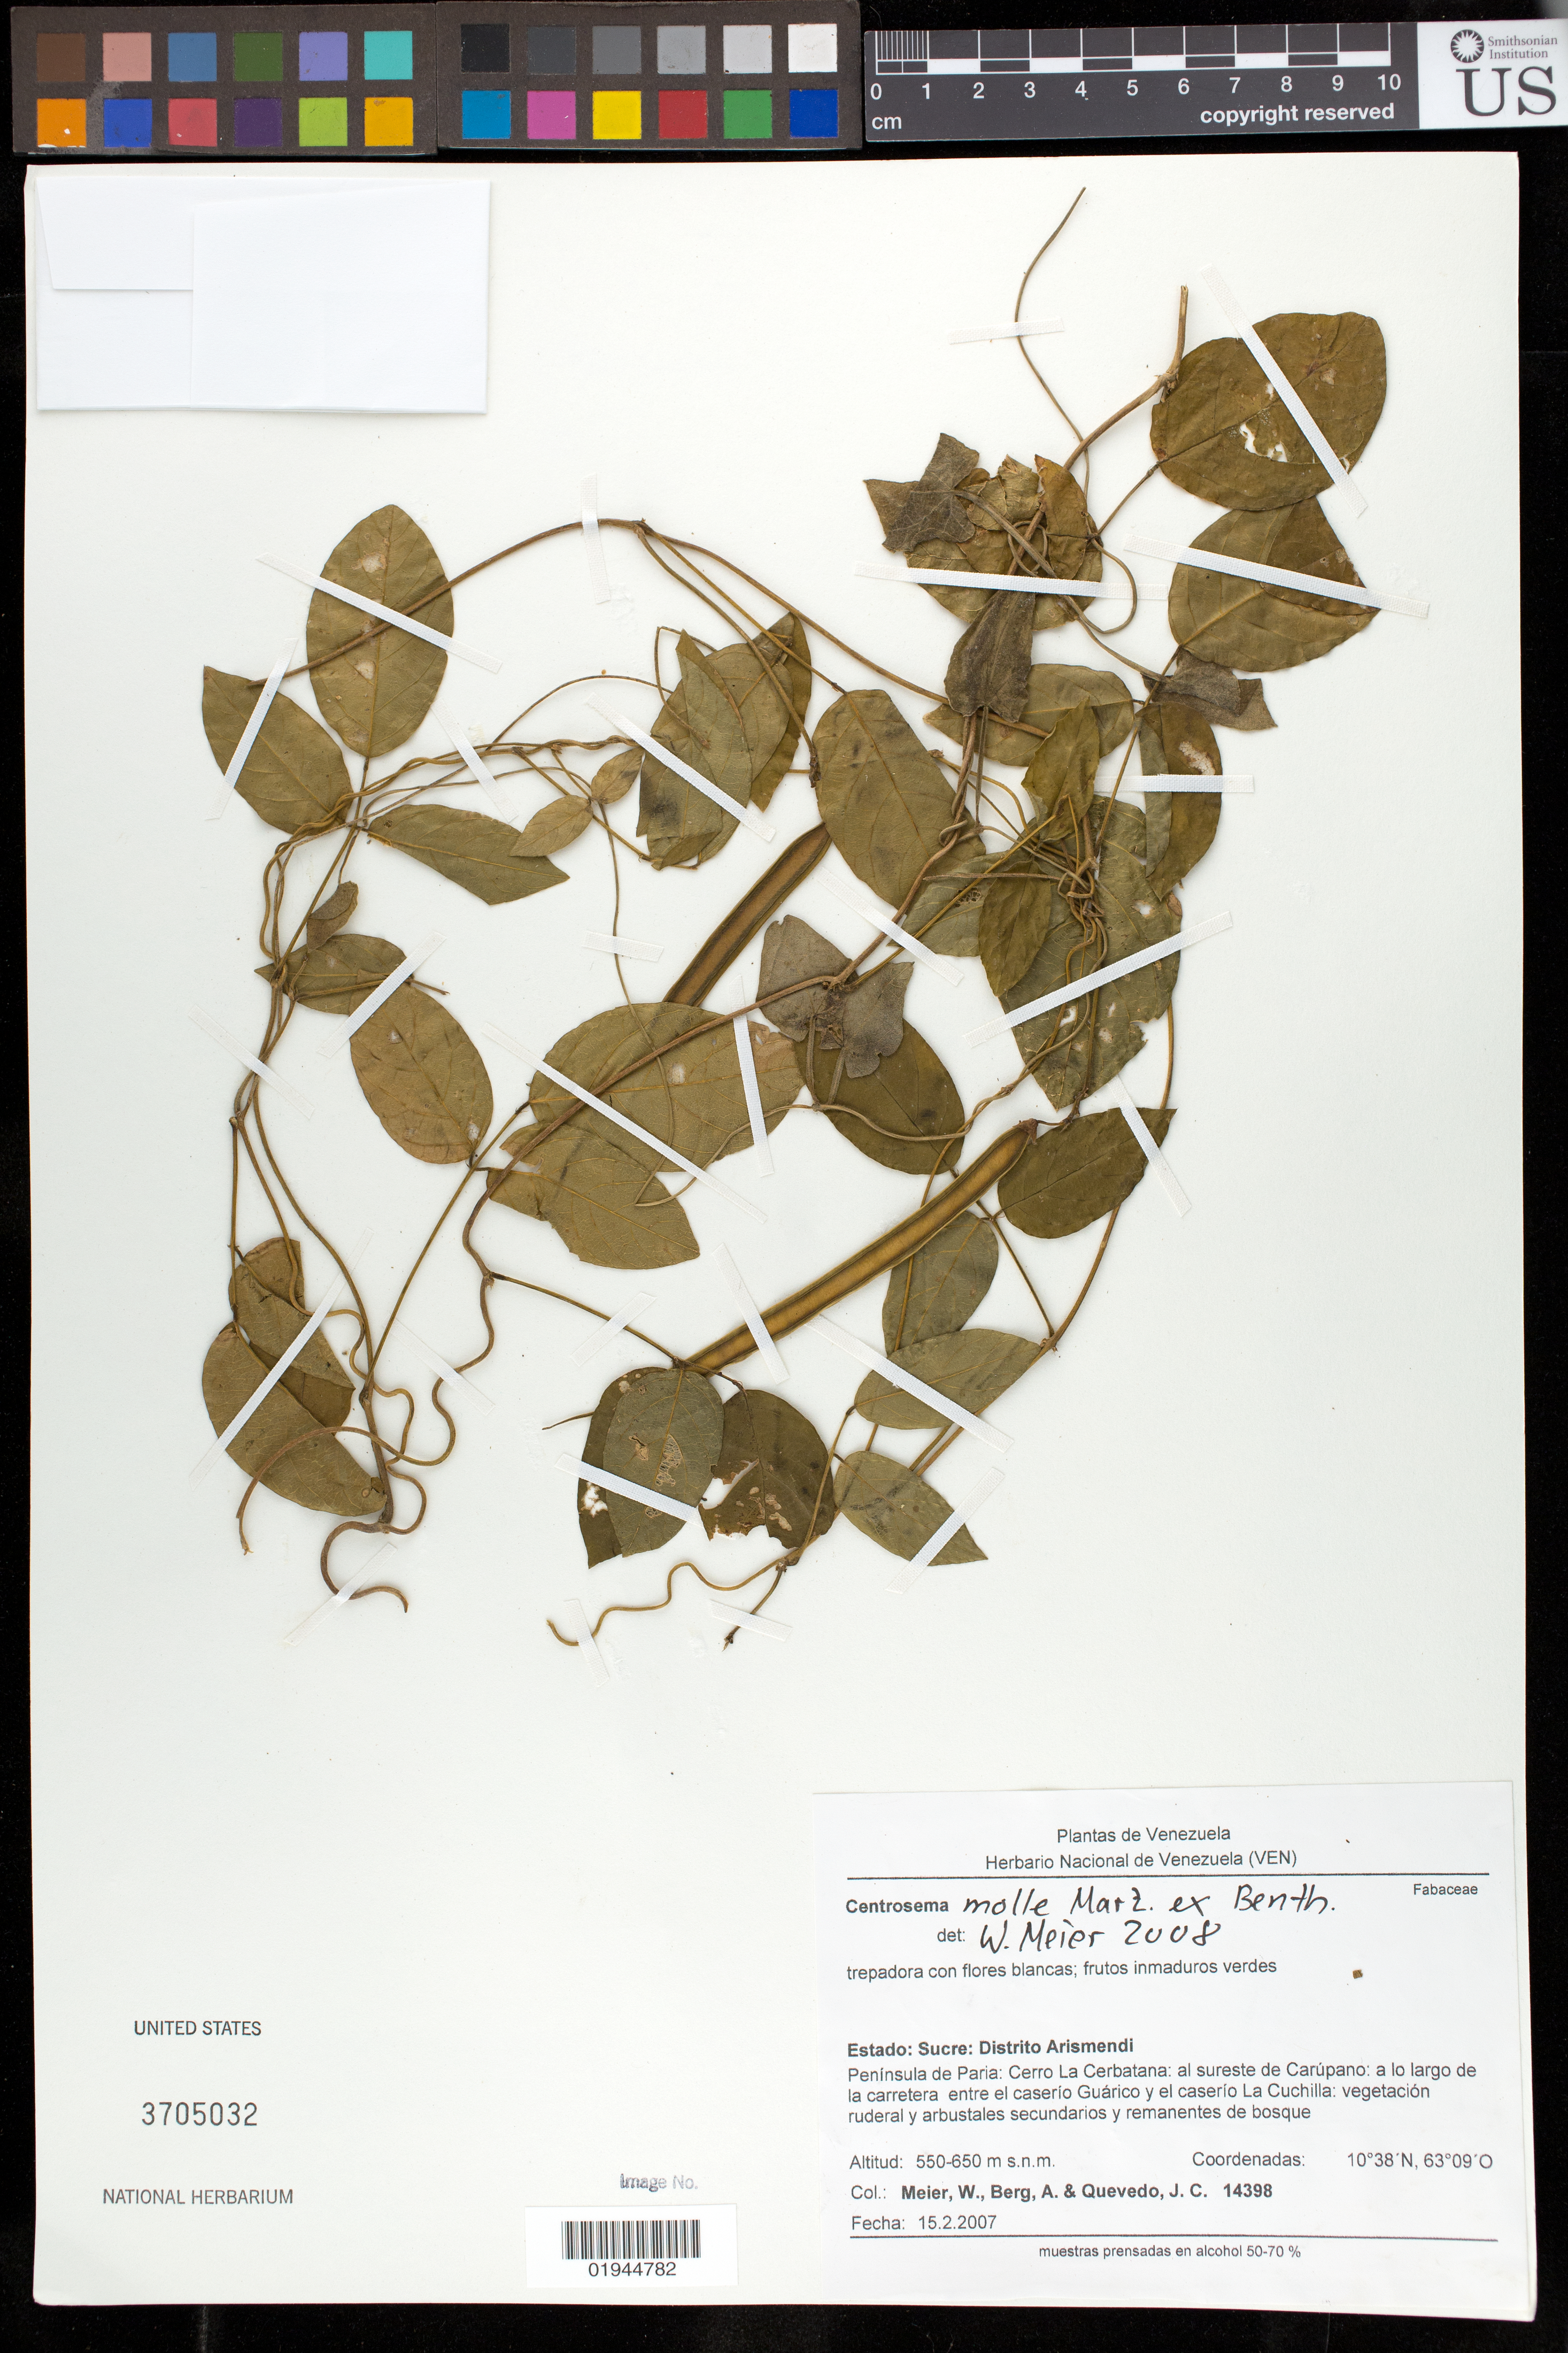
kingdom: Plantae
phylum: Tracheophyta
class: Magnoliopsida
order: Fabales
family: Fabaceae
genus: Centrosema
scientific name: Centrosema molle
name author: Mart. ex Benth.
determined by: Meier, Winfried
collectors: W. Meier, A. Berg & J. Quevado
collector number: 14398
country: Venezuela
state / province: Sucre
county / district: Arismendi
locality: Peninsula de Paria, Cerro la Cerbatana, al sureste de Carupano, a lo largo de la carretera entre el caserio Guarico y el caserio La Cuchilla.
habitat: vegetacion ruderal y arbustales secundaria y remanentes de bosque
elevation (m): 550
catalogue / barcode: US 3705032